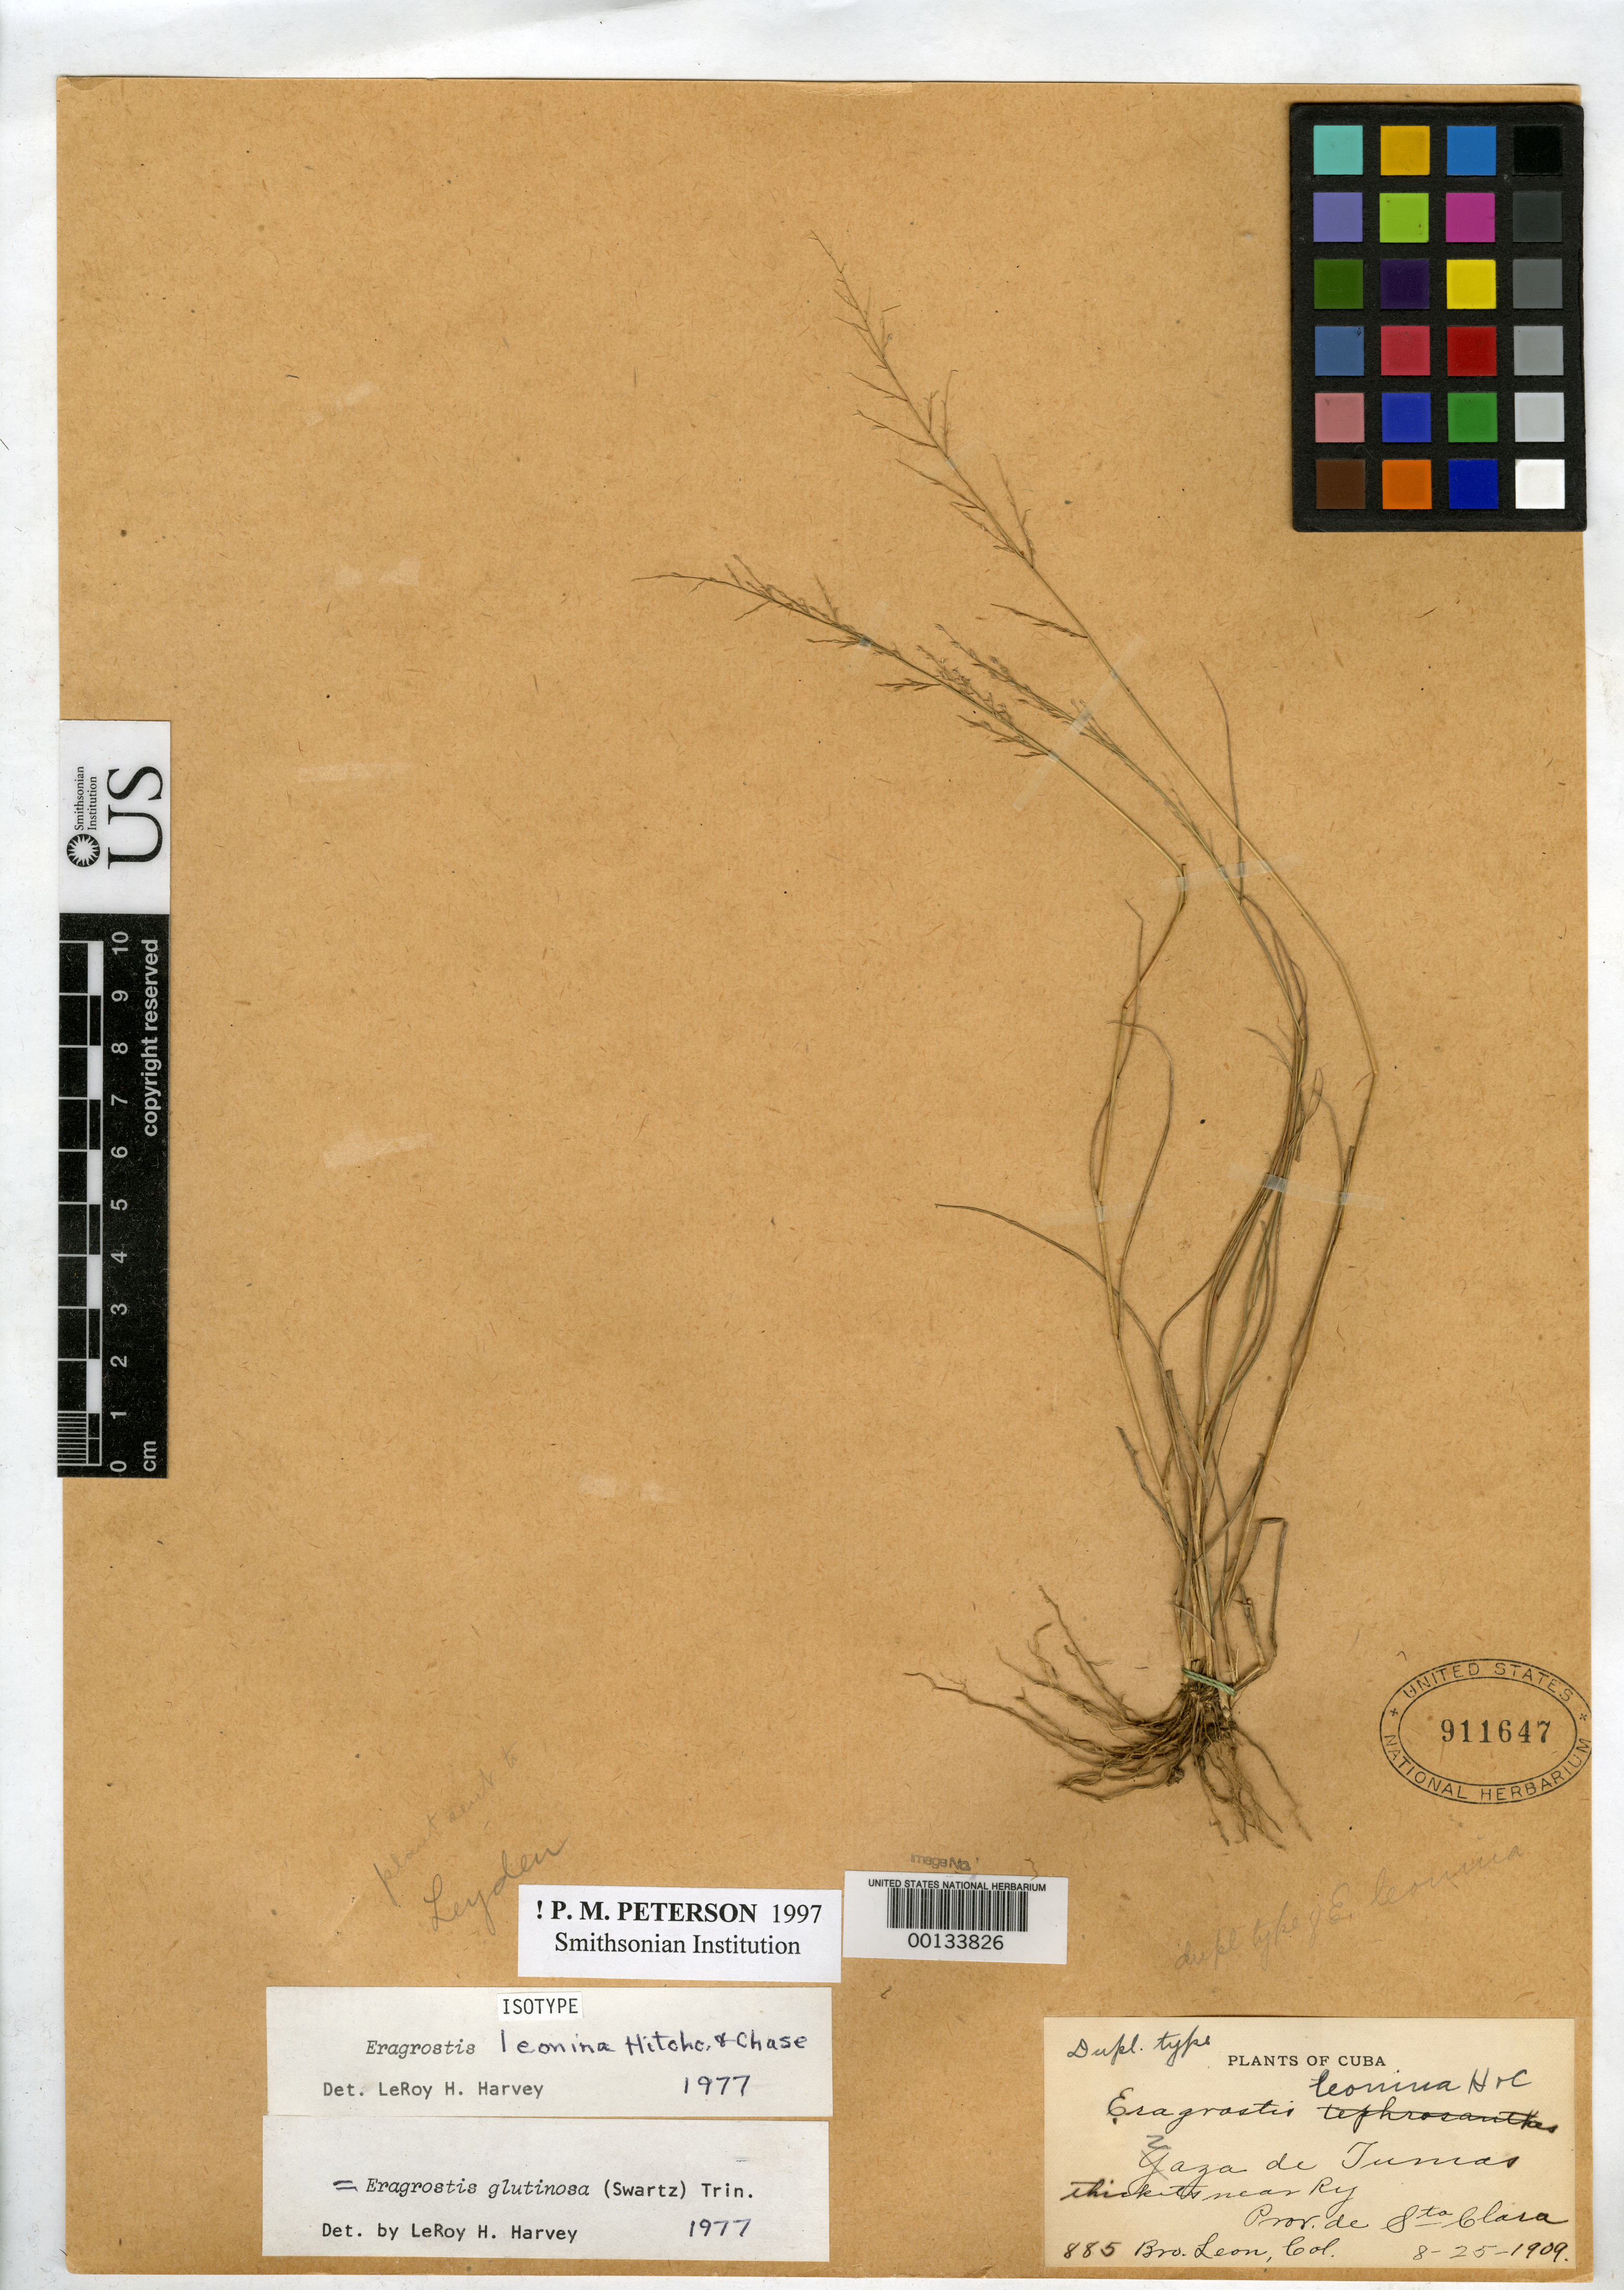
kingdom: Plantae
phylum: Tracheophyta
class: Liliopsida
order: Poales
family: Poaceae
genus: Eragrostis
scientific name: Eragrostis leonina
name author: Hitchc. & Chase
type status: Isotype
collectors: Bro. León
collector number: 885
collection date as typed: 25 Aug 1909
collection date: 1909-08-25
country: Cuba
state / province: Las Villas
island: Greater Antilles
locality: Zaza de Tunas.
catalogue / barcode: US 911647